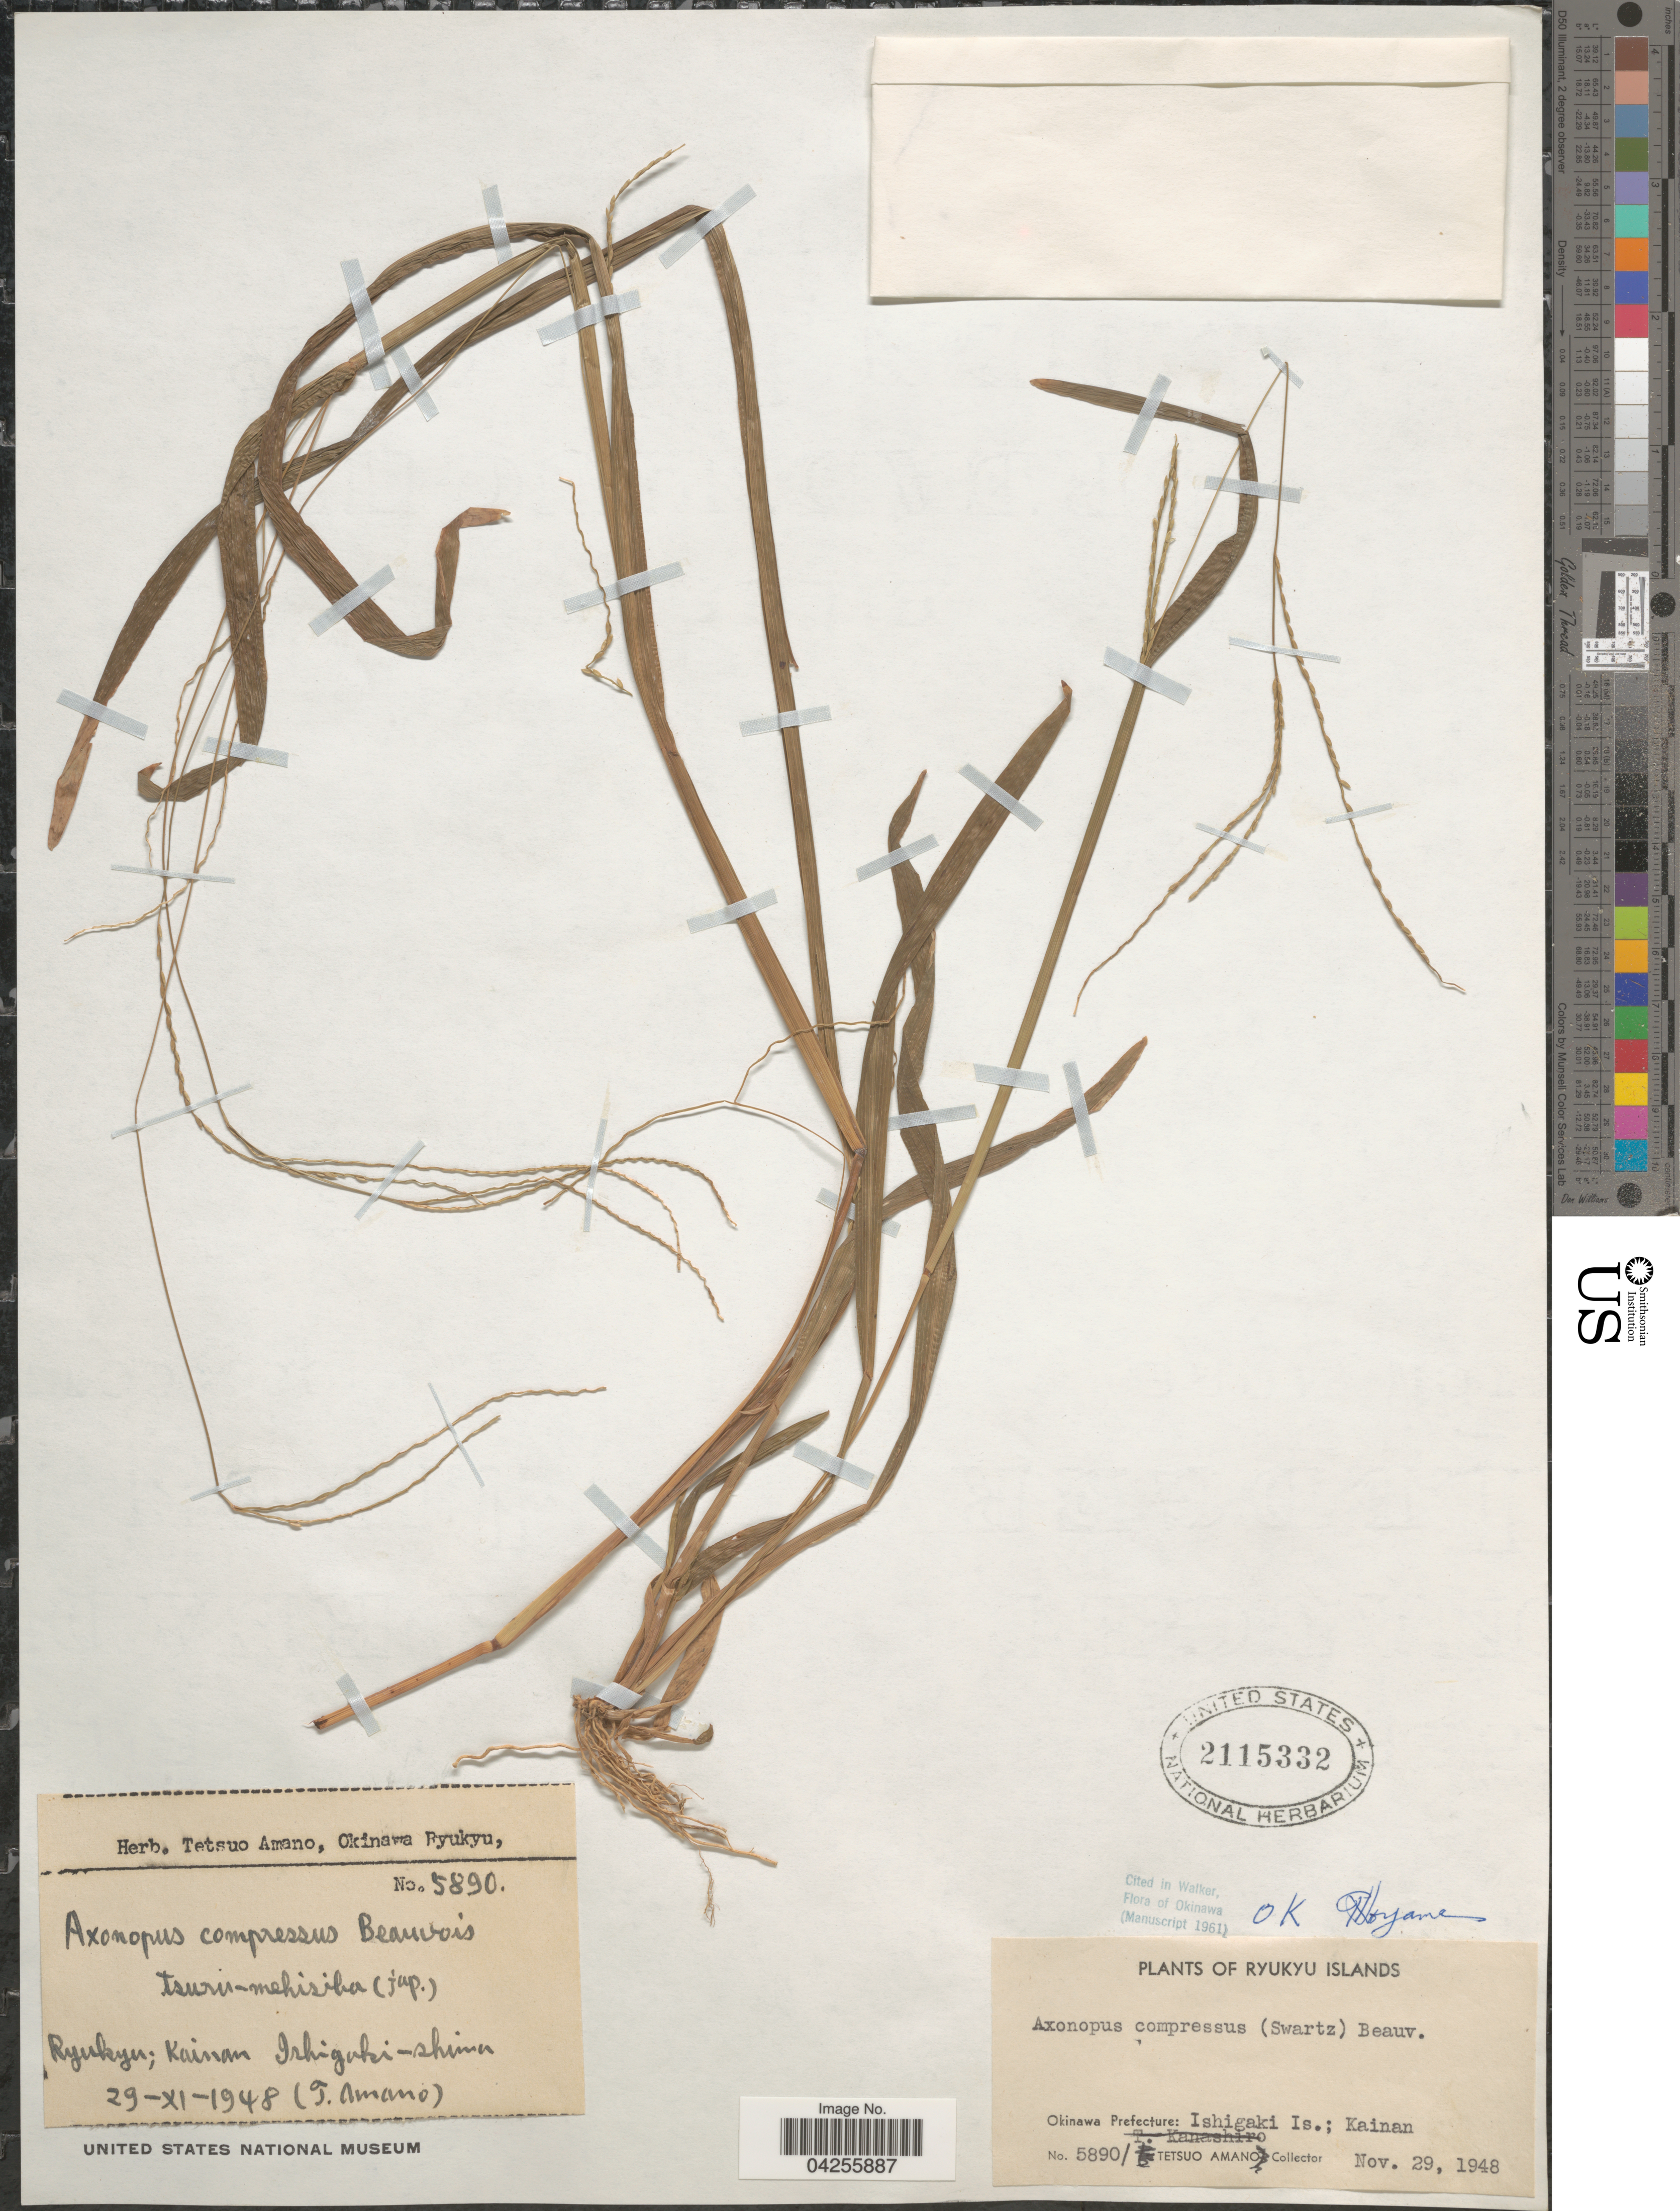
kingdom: Plantae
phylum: Tracheophyta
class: Liliopsida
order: Poales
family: Poaceae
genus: Axonopus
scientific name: Axonopus compressus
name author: (Sw.) P. Beauv.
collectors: T. Amano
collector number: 5890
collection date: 1948-11-29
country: Japan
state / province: Okinawa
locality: Ryukyu Islands. Okinawa Prefecture: Ishigaki Is.; Kainan. Ishigaki-shima.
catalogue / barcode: US 2115332